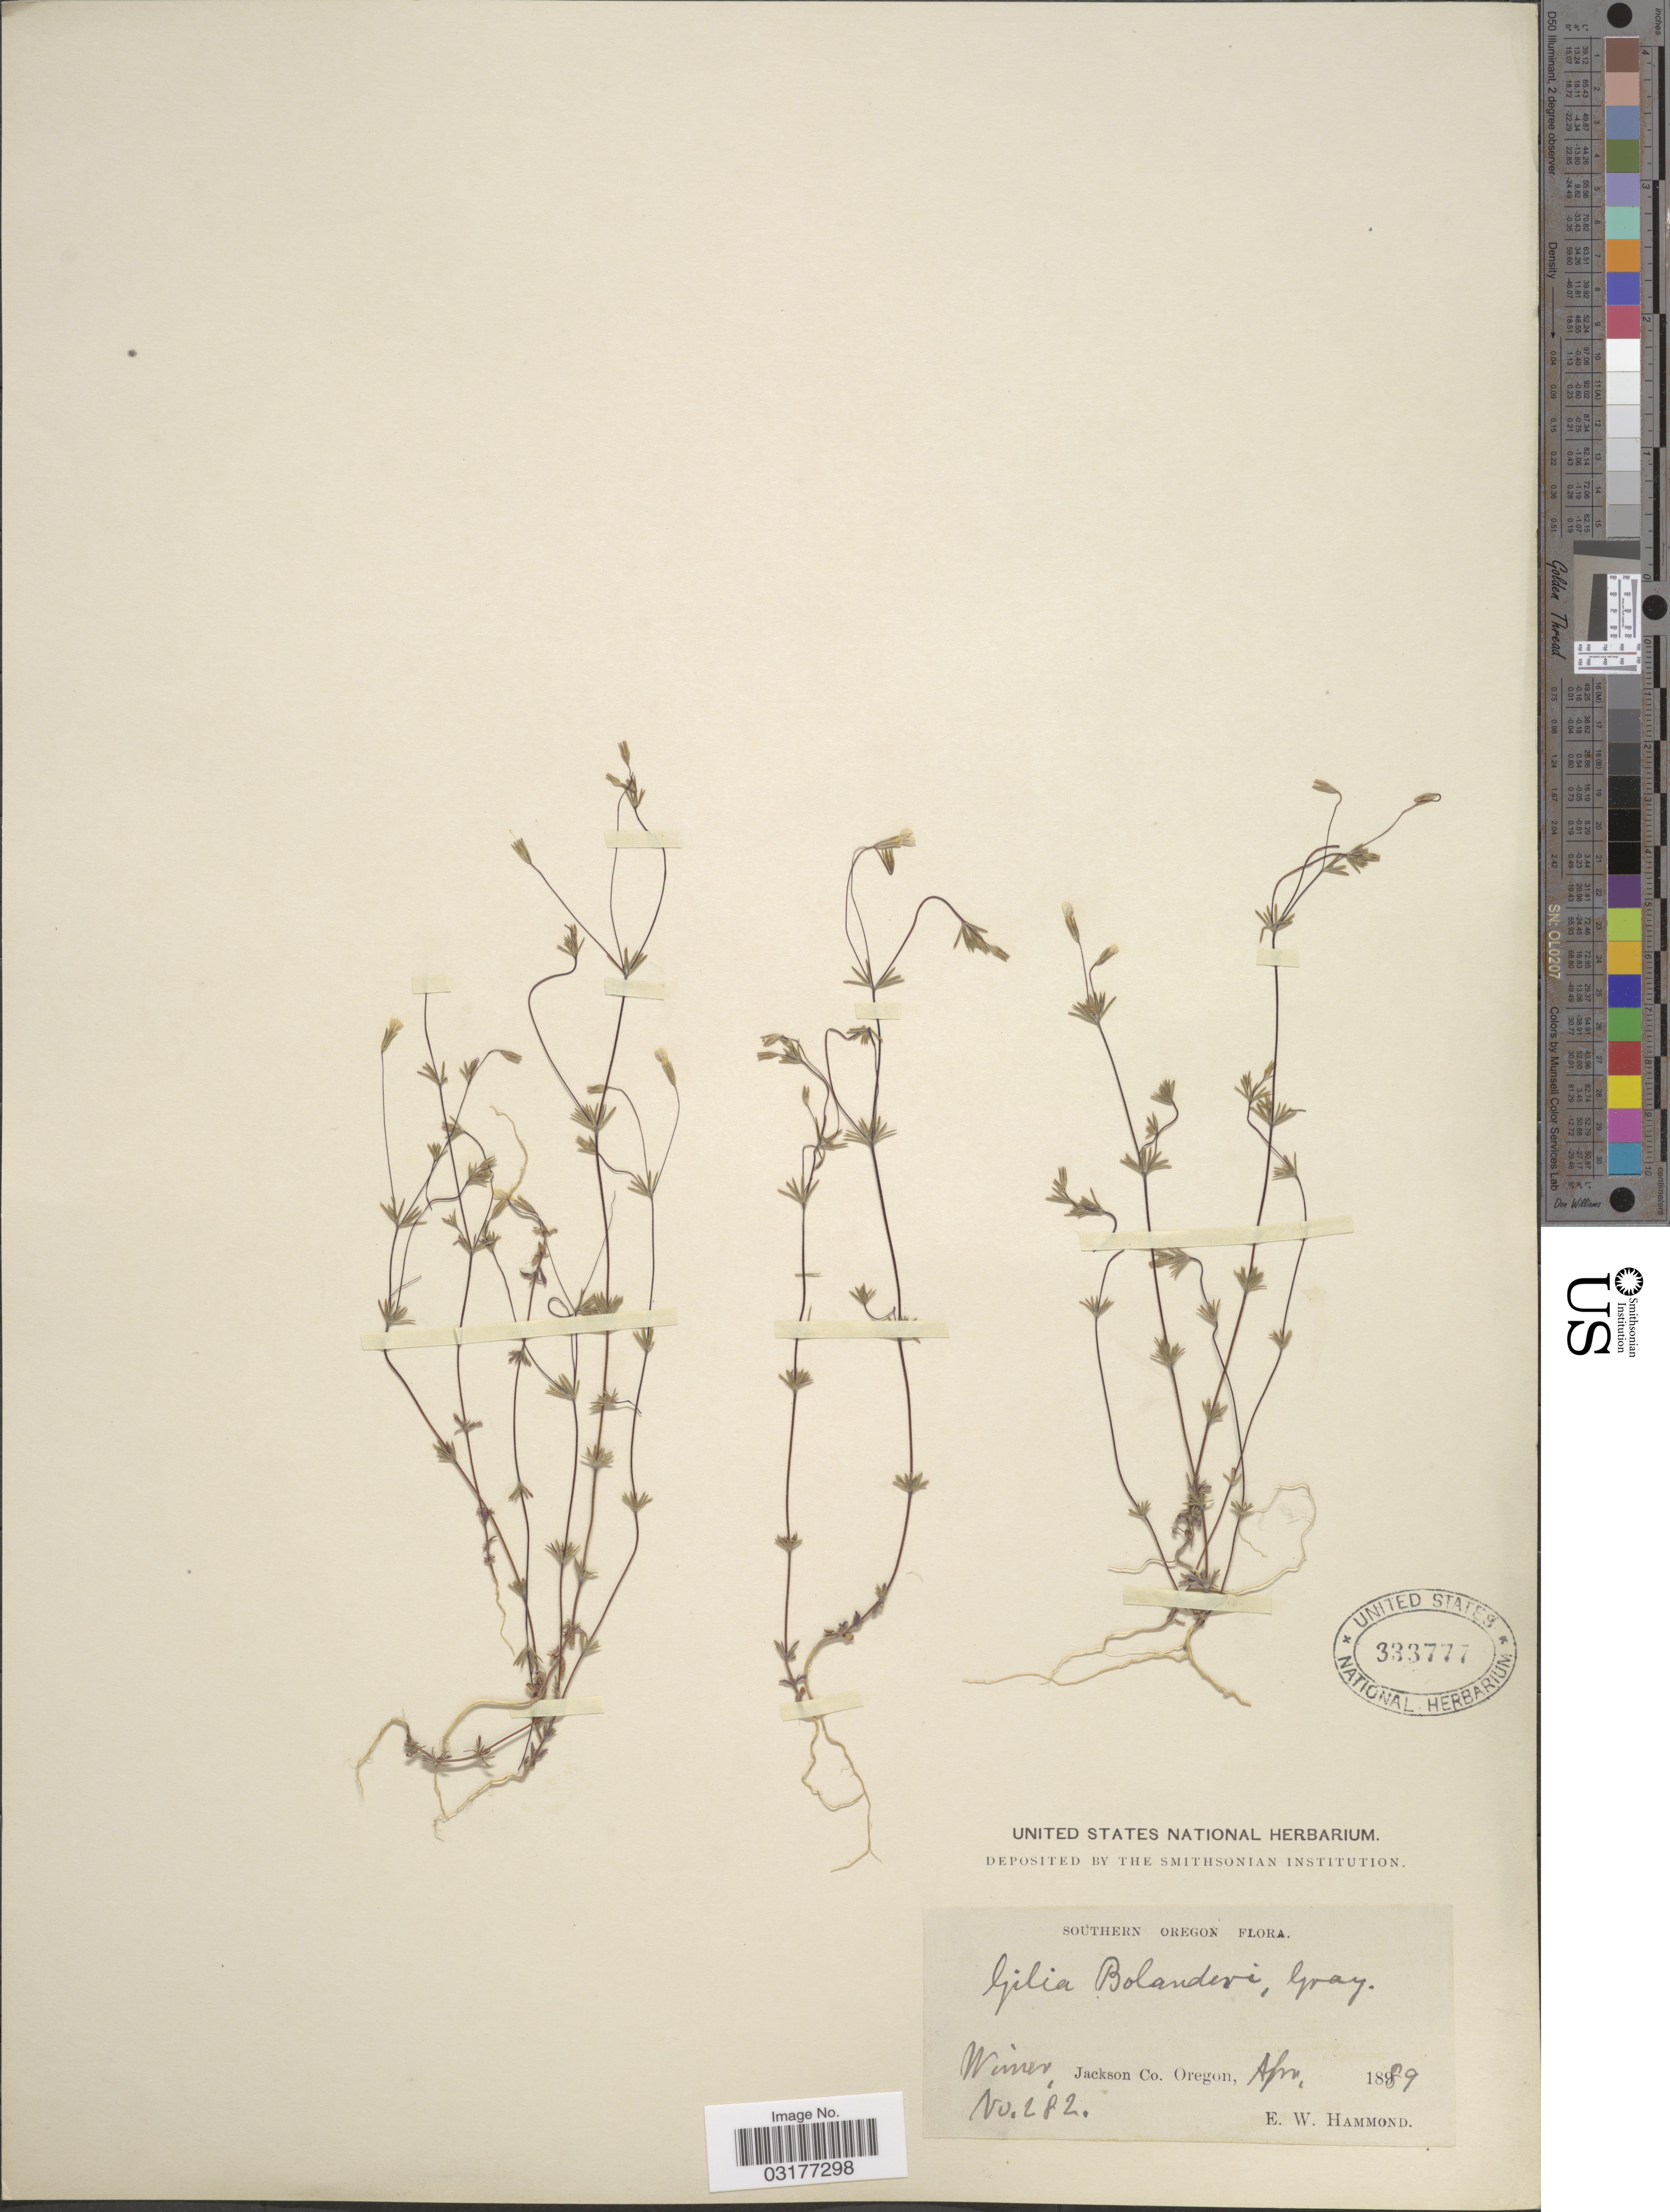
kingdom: Plantae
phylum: Tracheophyta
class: Magnoliopsida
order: Ericales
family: Polemoniaceae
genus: Leptosiphon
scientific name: Leptosiphon bolanderi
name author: (A. Gray) J.M. Porter & L.A. Johnson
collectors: E. Hammond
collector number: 282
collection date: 1889-04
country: United States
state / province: Oregon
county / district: Jackson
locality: Southern Oregon. Wimer, Jackson Co.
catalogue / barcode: US 333777